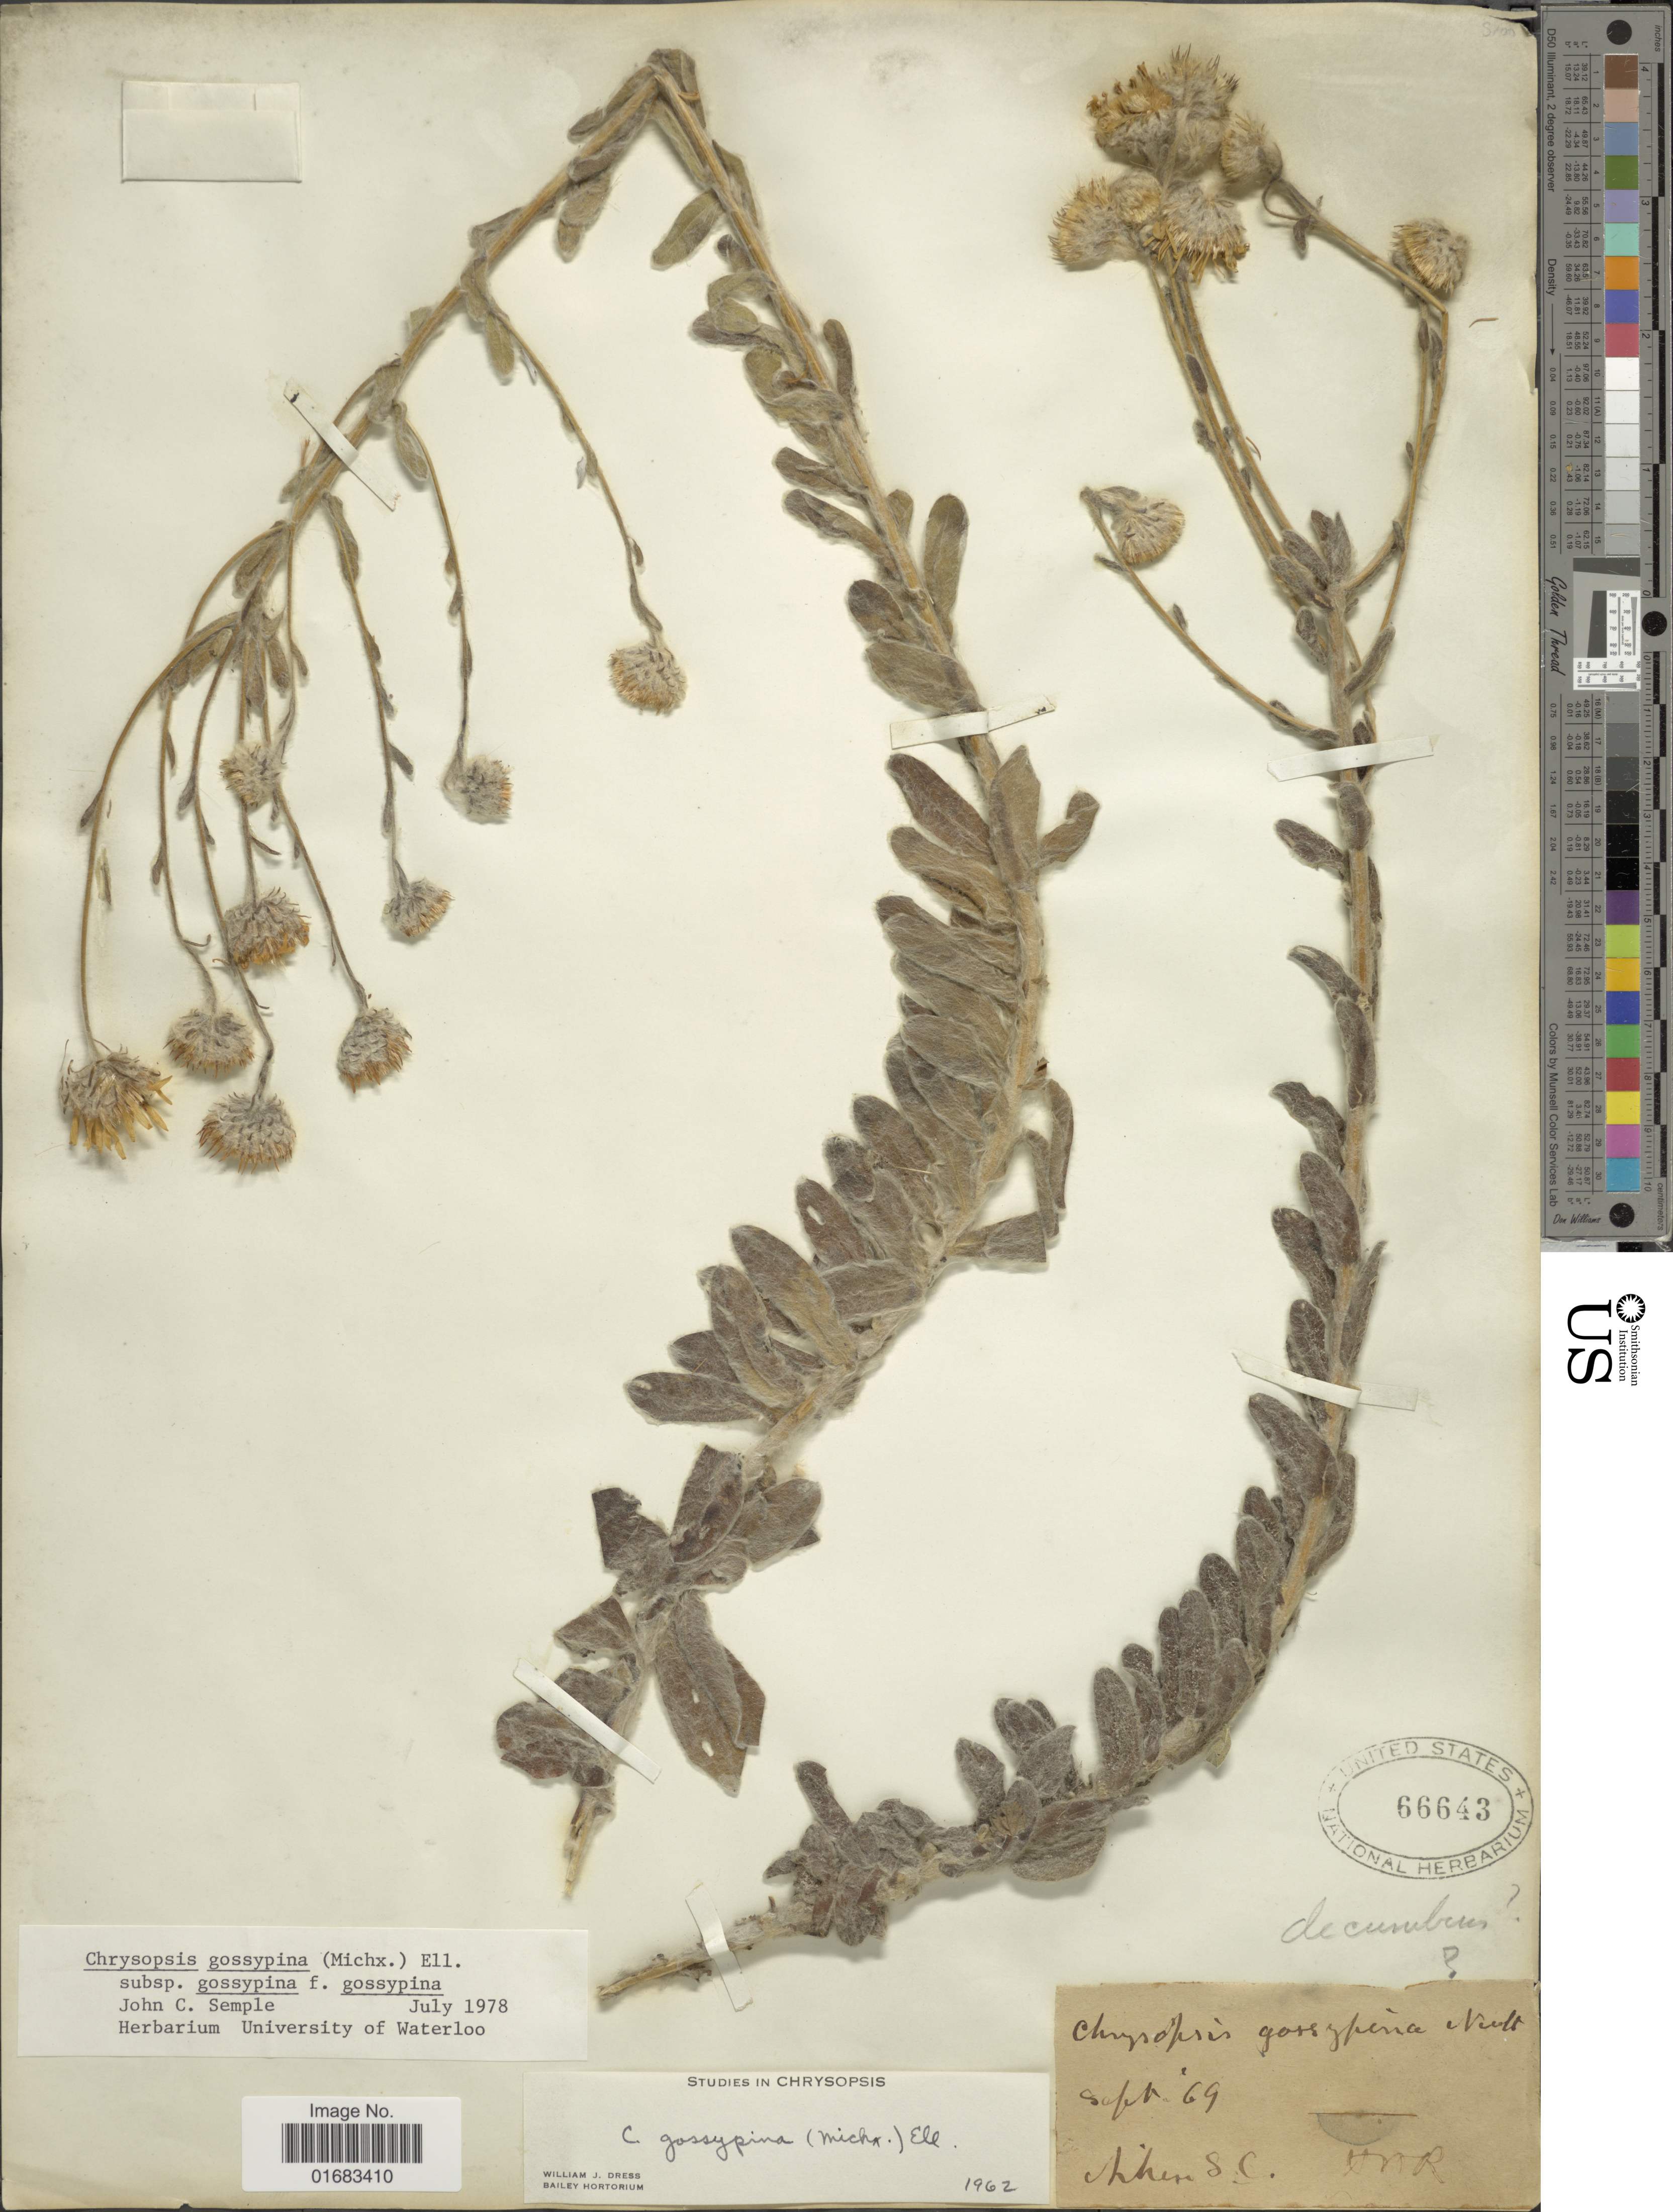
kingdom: Plantae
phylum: Tracheophyta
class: Magnoliopsida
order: Asterales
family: Asteraceae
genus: Chrysopsis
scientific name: Chrysopsis gossypina f. gossypina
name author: (Michx.) Elliott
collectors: H. S. R.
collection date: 1869-09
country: United States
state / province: South Carolina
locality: Aiken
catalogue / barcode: US 66643